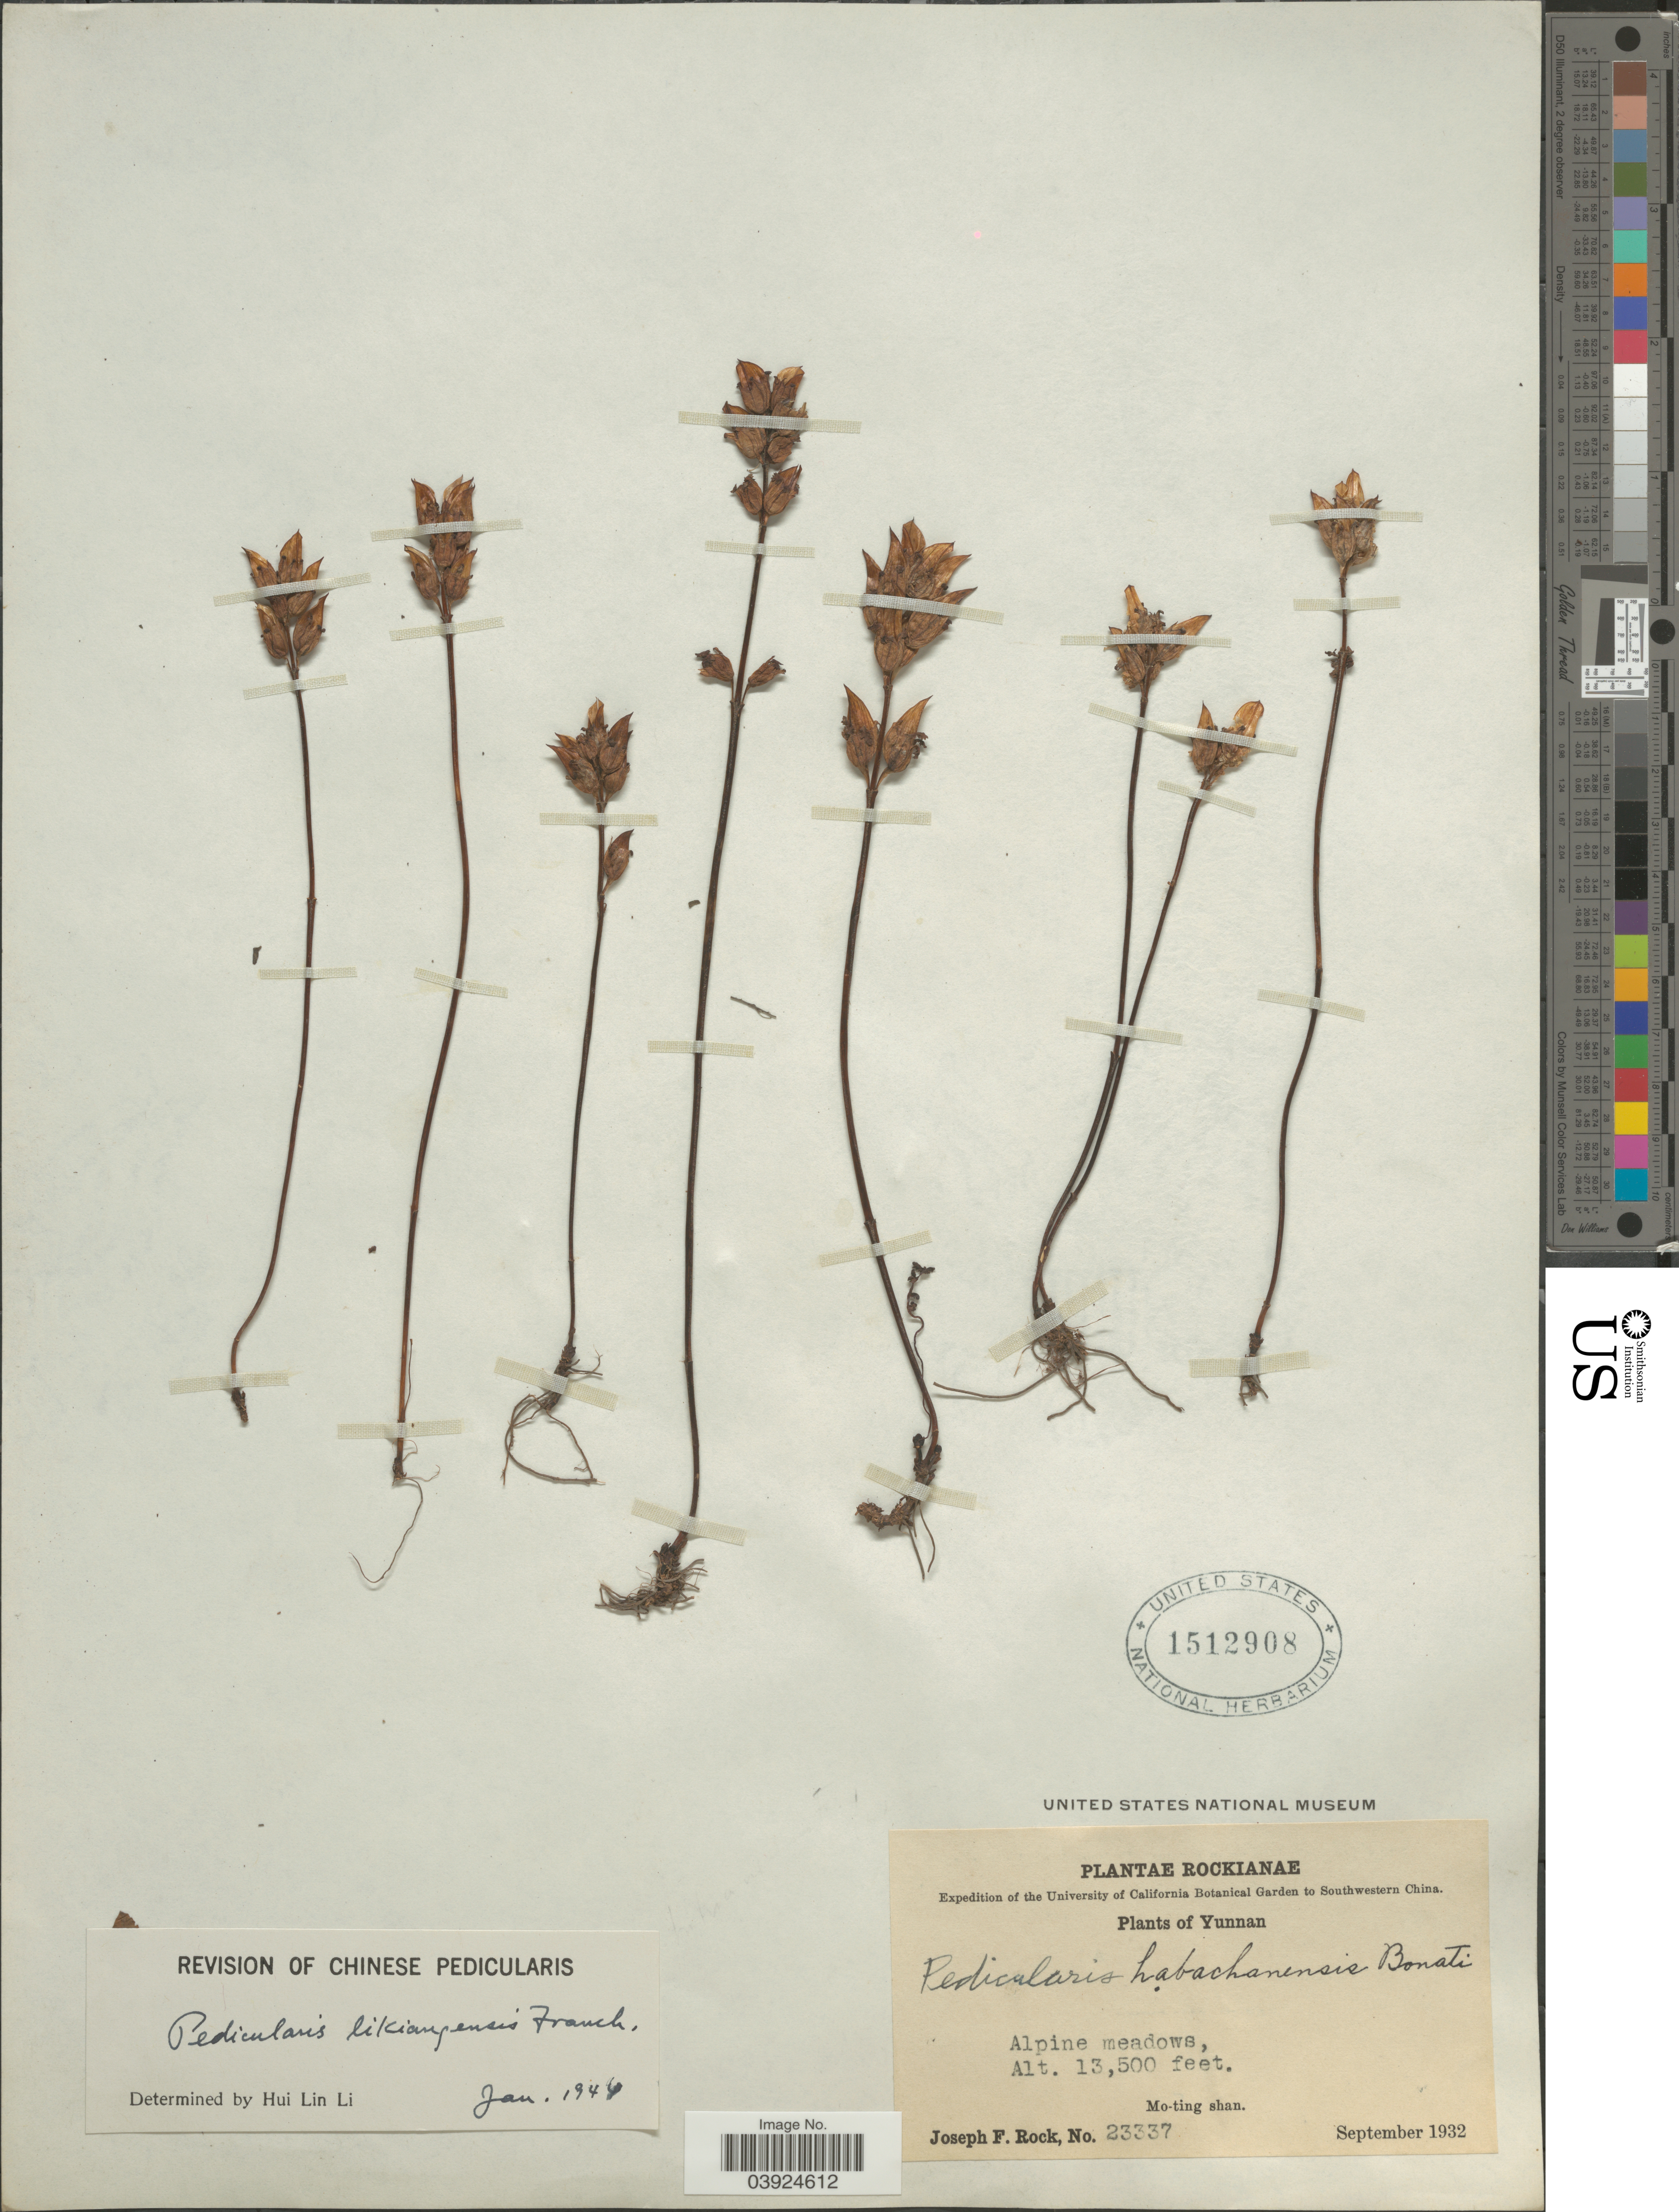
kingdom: Plantae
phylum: Tracheophyta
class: Magnoliopsida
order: Lamiales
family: Orobanchaceae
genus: Pedicularis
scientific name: Pedicularis likiangensis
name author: Franch. ex Maxim.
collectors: J. F. Rock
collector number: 23337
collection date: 1932-09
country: China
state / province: Yunnan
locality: Southwestern China. Mo-ting shan.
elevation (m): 4115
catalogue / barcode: US 1512908